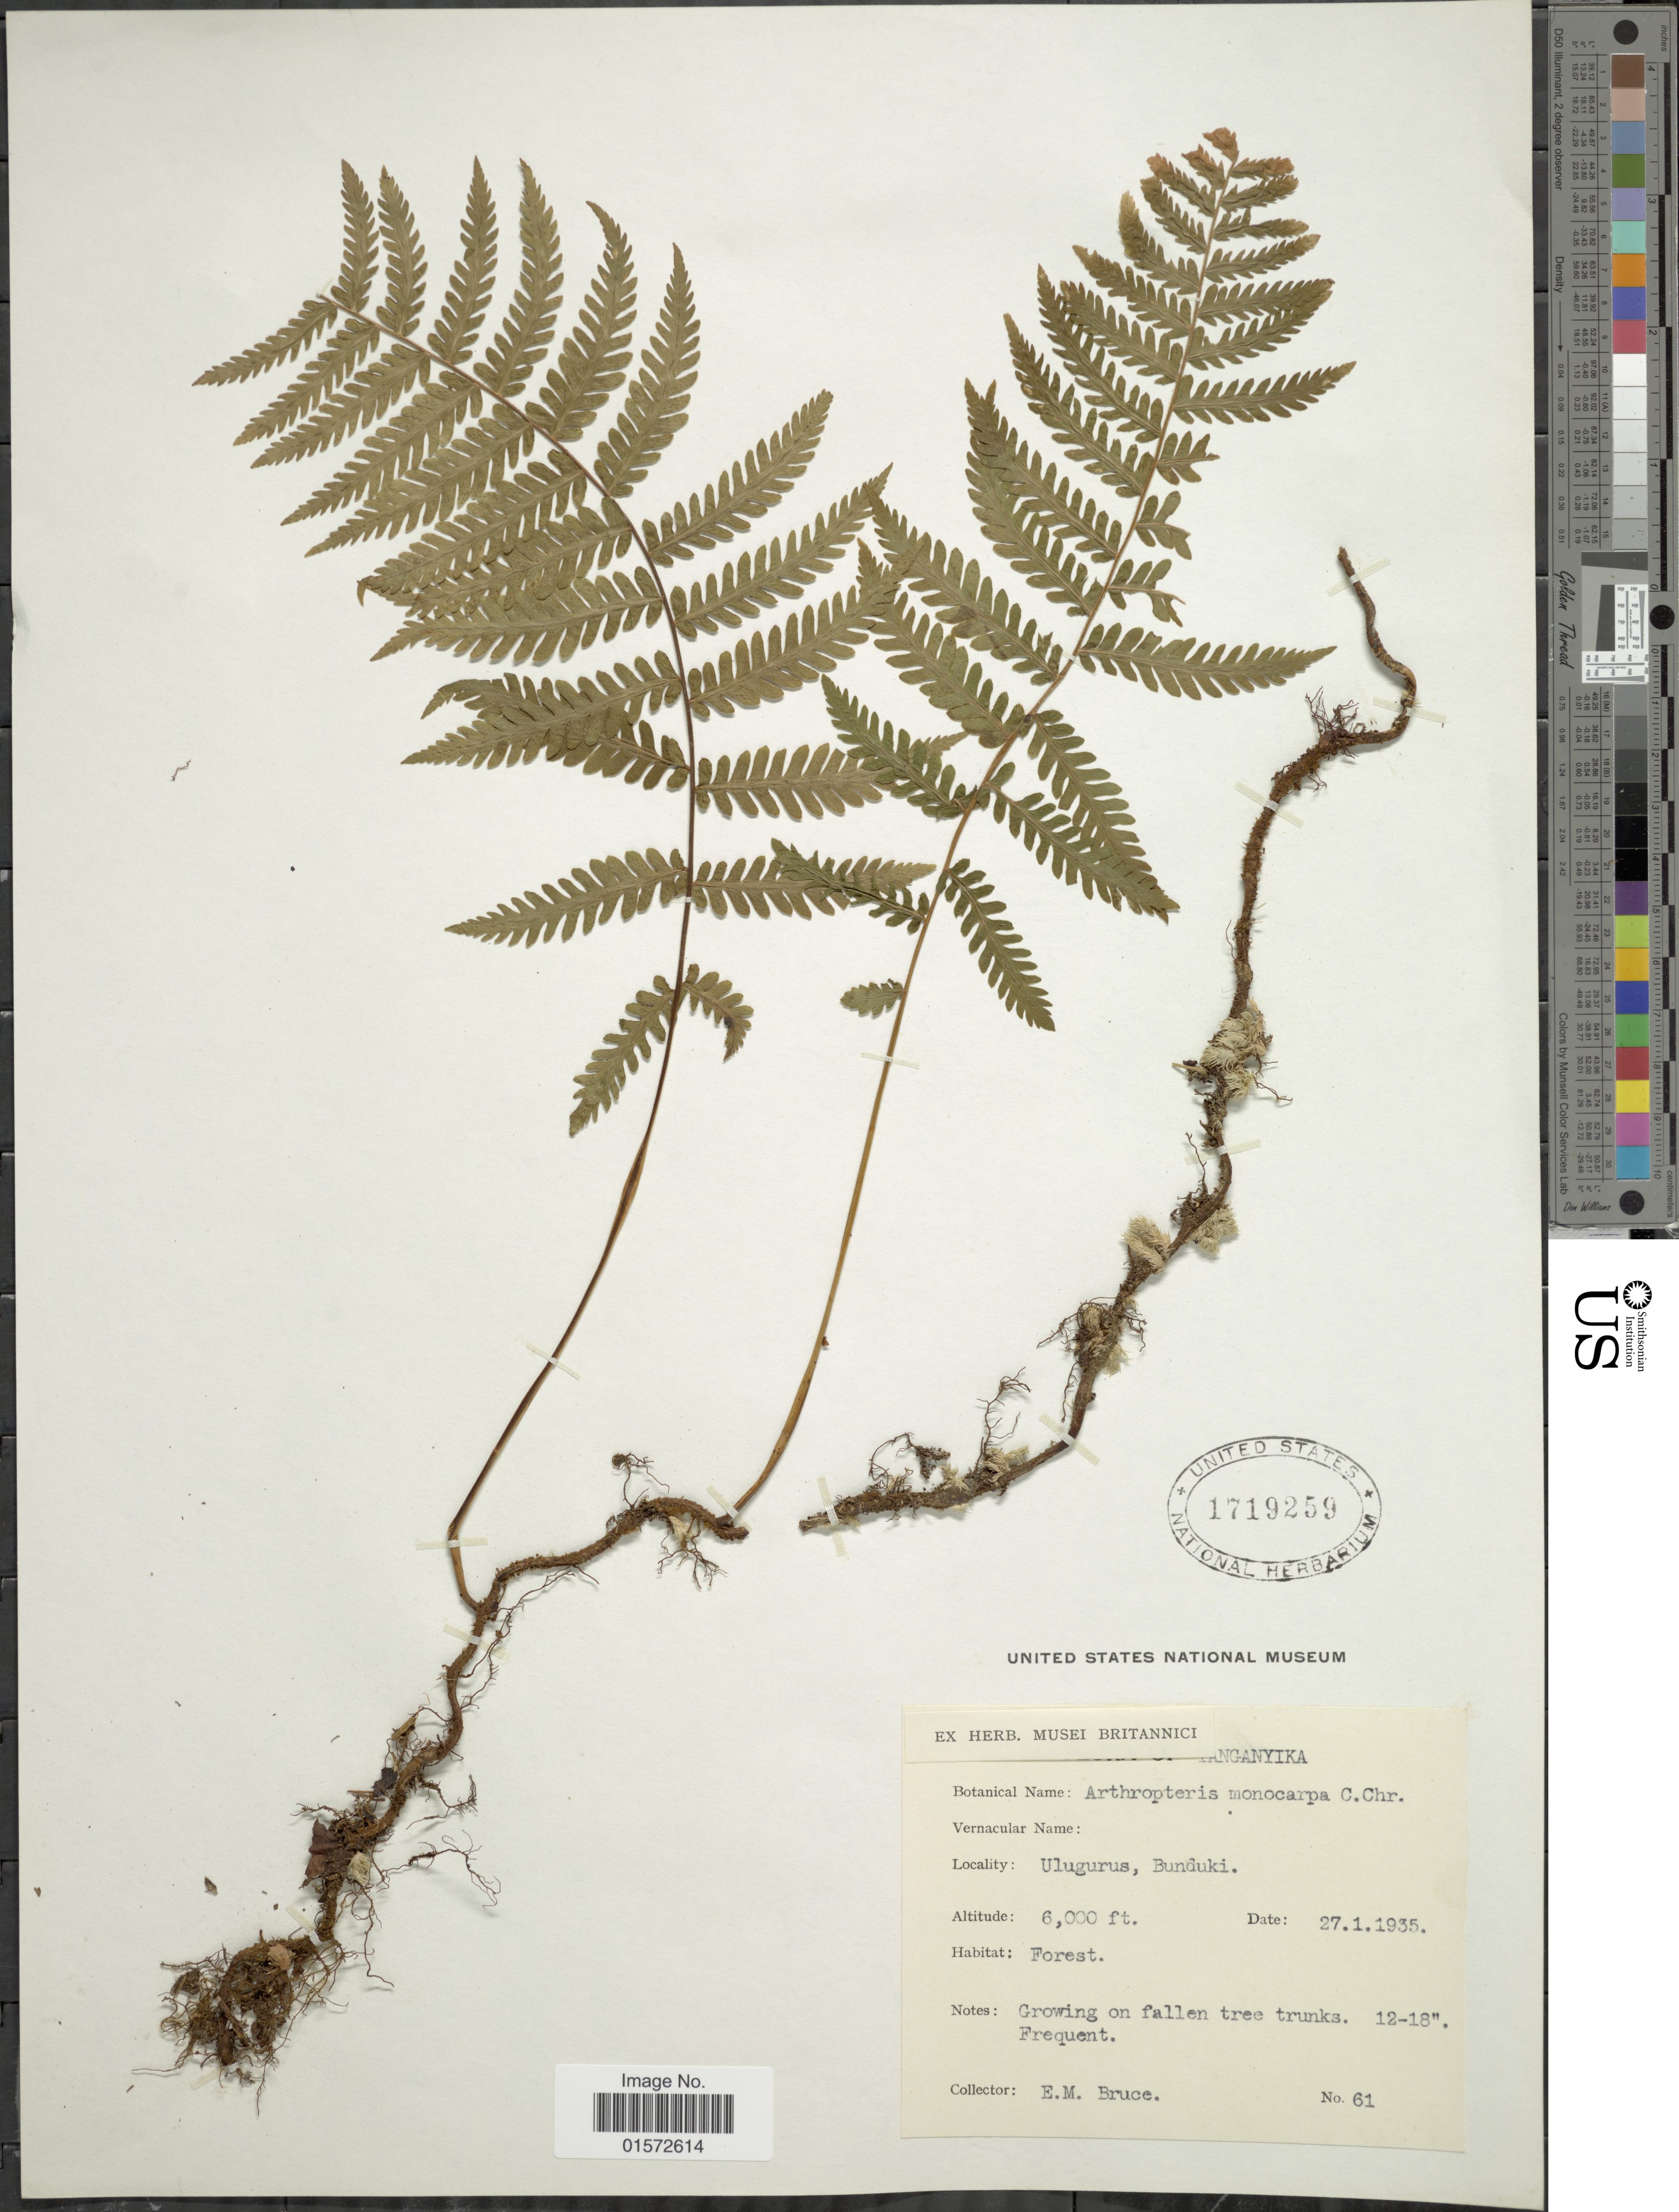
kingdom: Plantae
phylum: Tracheophyta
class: Polypodiopsida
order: Polypodiales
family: Tectariaceae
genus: Arthropteris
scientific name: Arthropteris monocarpa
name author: (Cordem.) C. Chr.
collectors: E. Bruce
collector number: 61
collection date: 1935-01-27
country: Tanzania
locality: Tanganyika. Ulugurus, Bunduki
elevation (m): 1829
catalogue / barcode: US 1719259